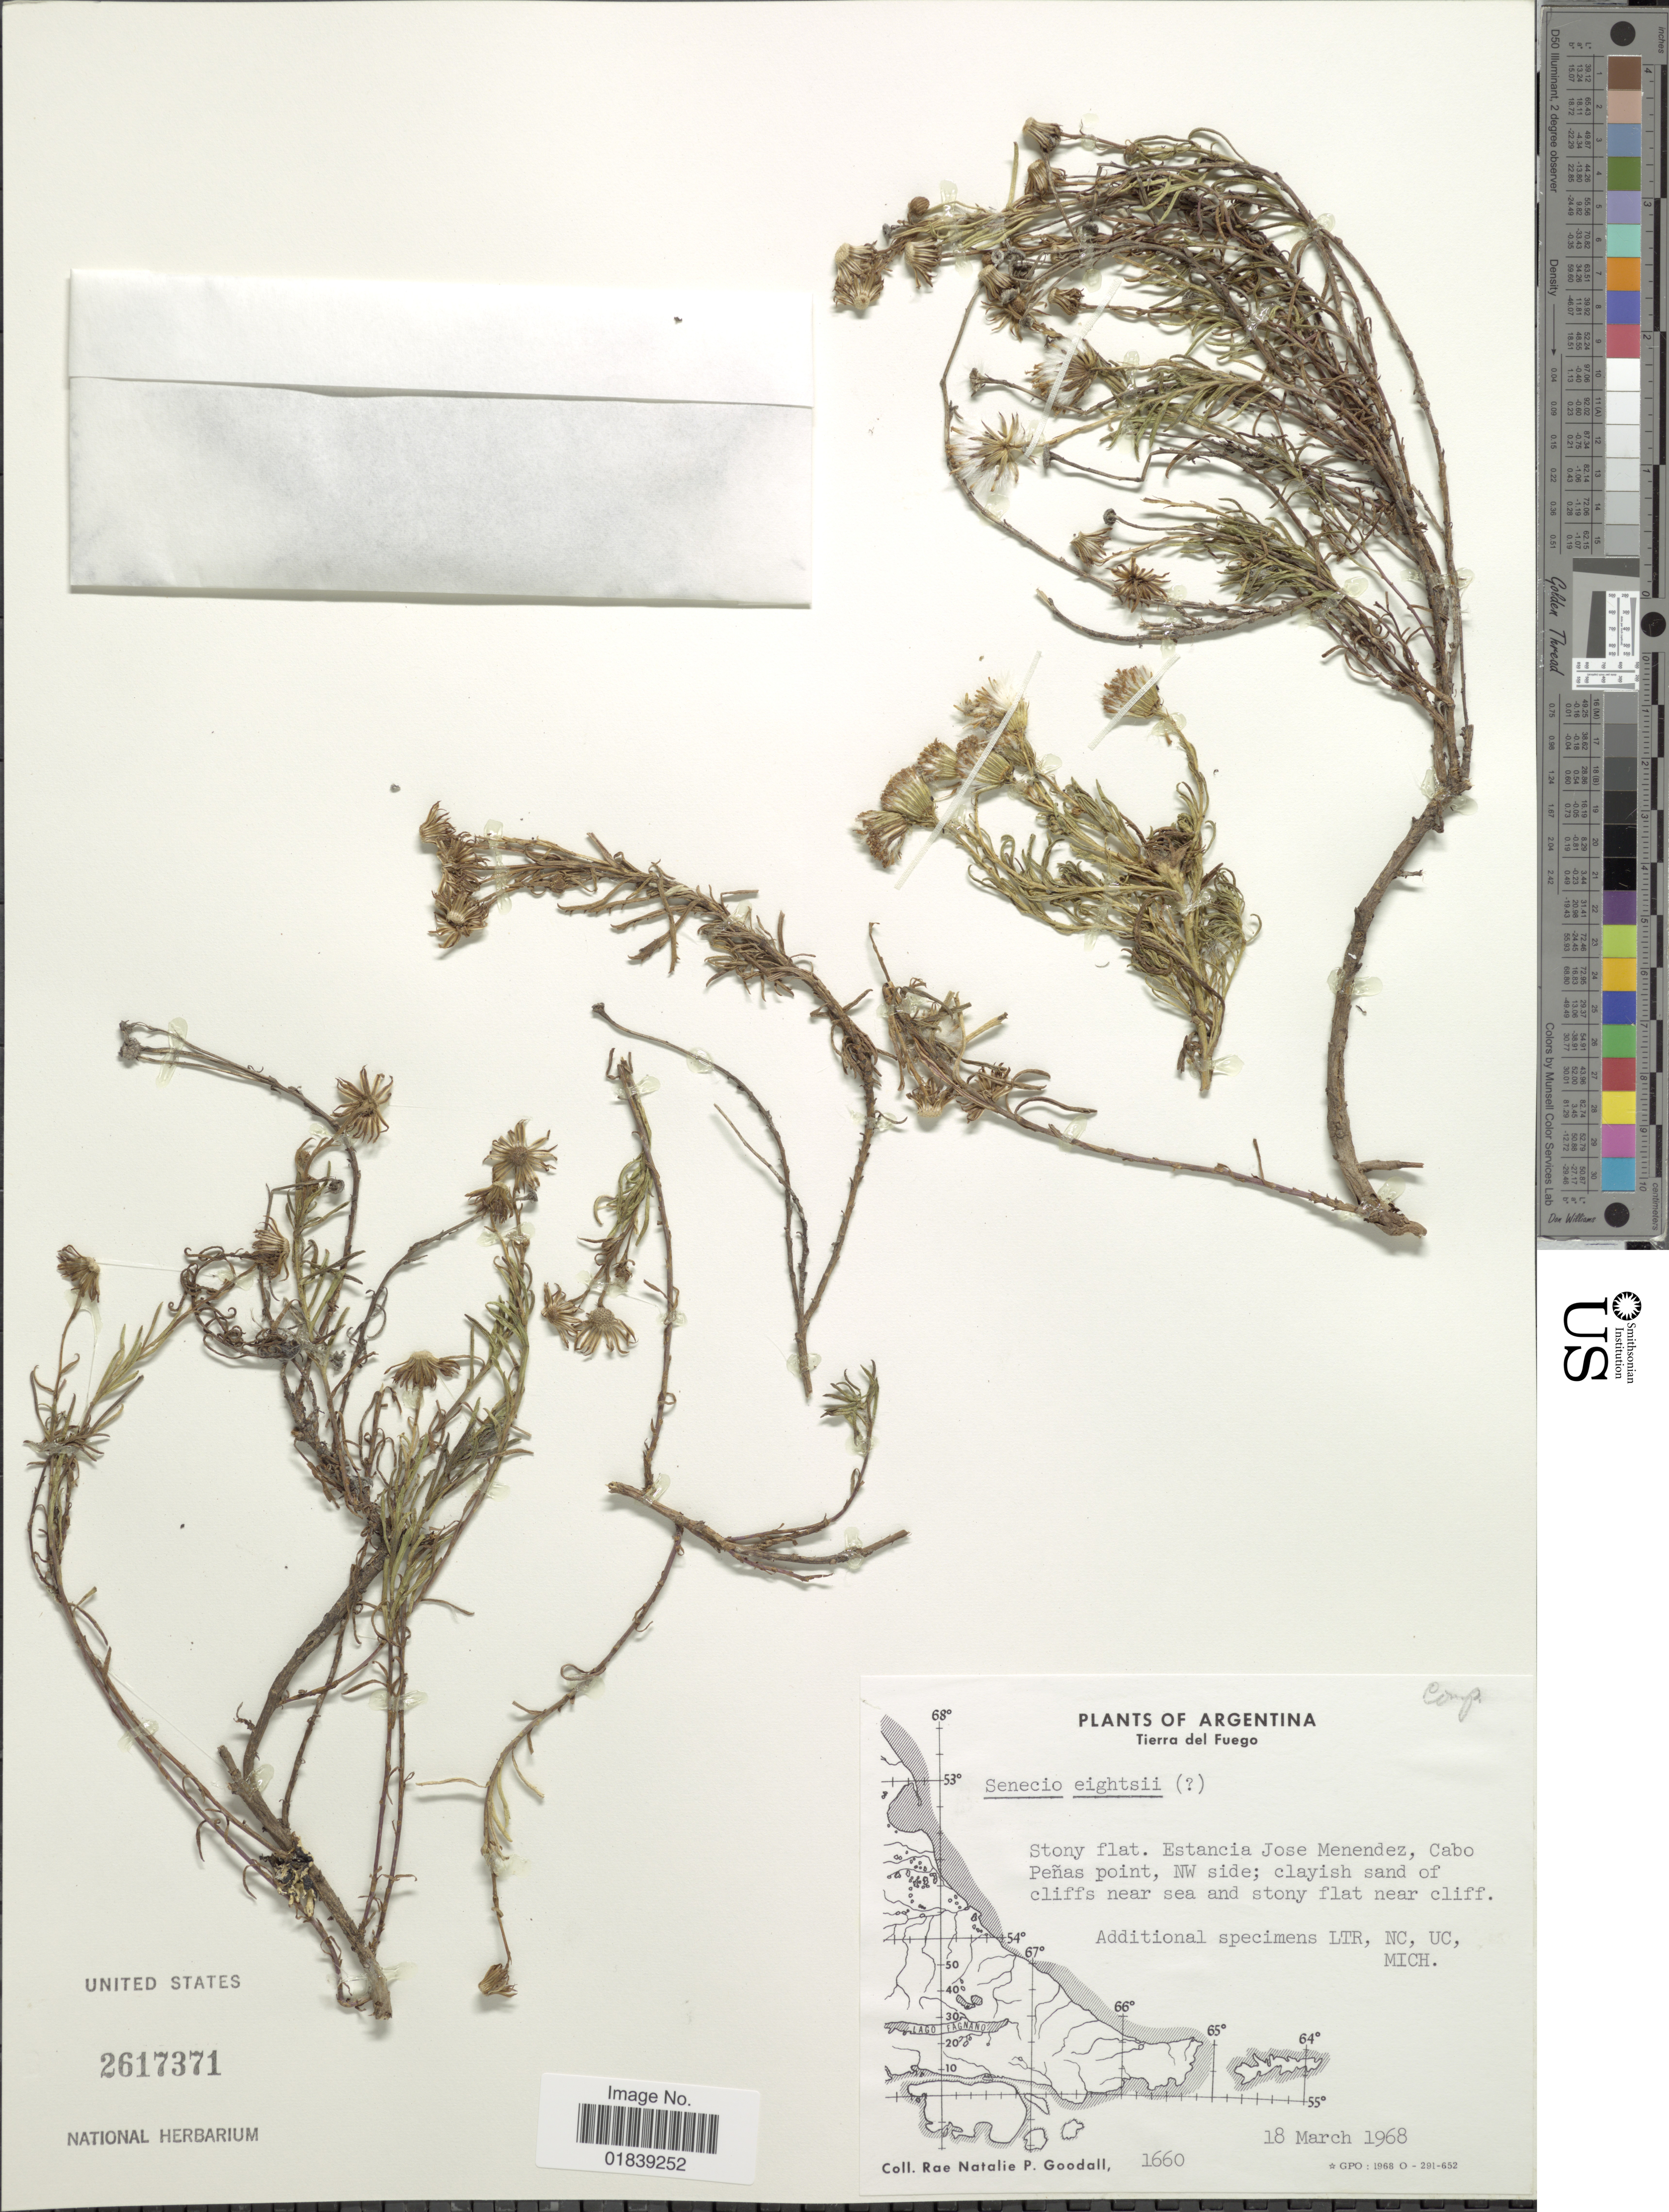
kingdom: Plantae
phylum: Tracheophyta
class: Magnoliopsida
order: Asterales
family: Asteraceae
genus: Senecio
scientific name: Senecio eightsii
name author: Hook. & Arn.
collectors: R. Goodall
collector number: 1660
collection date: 1968-03-18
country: Argentina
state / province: Tierra del Fuego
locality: Estancia Jose Menendez, Cabo Penas point, NW side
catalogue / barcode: US 2617371